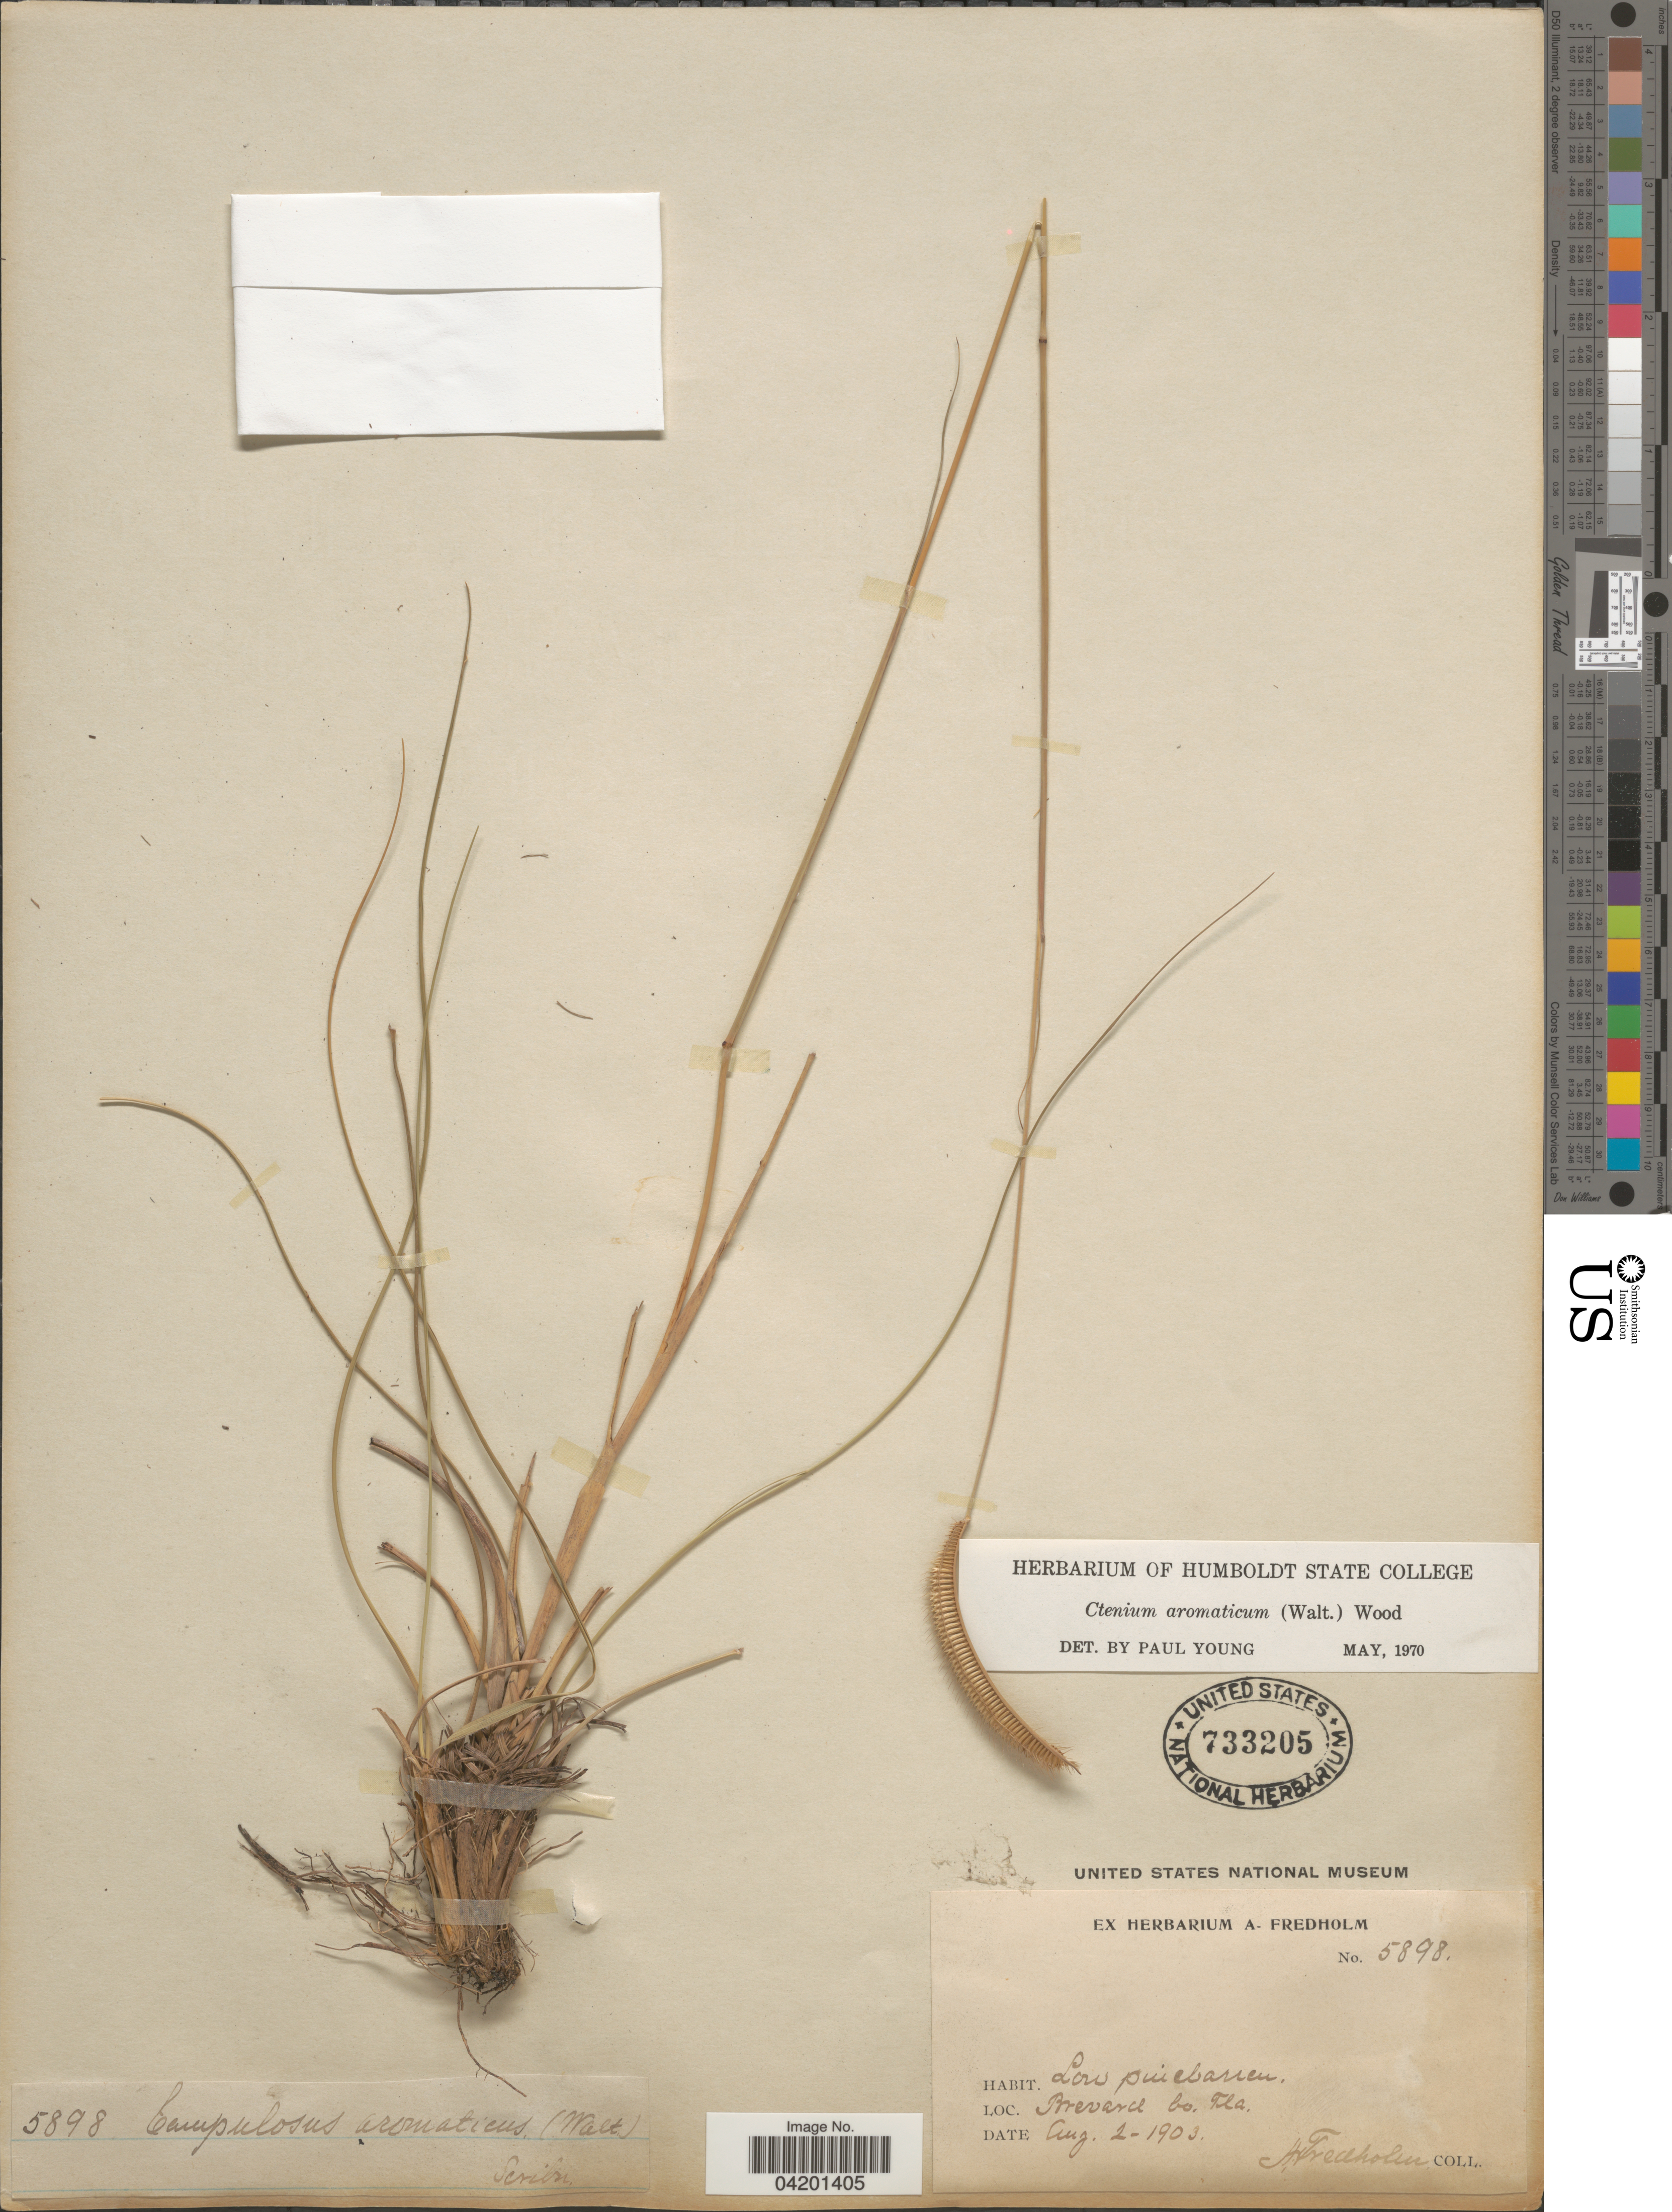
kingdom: Plantae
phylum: Tracheophyta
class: Liliopsida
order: Poales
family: Poaceae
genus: Ctenium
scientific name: Ctenium aromaticum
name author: (Walter) Alph. Wood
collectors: A. Fredholm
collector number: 5898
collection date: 1903-08-02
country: United States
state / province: Florida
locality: Brevard Co.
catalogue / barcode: US 733205